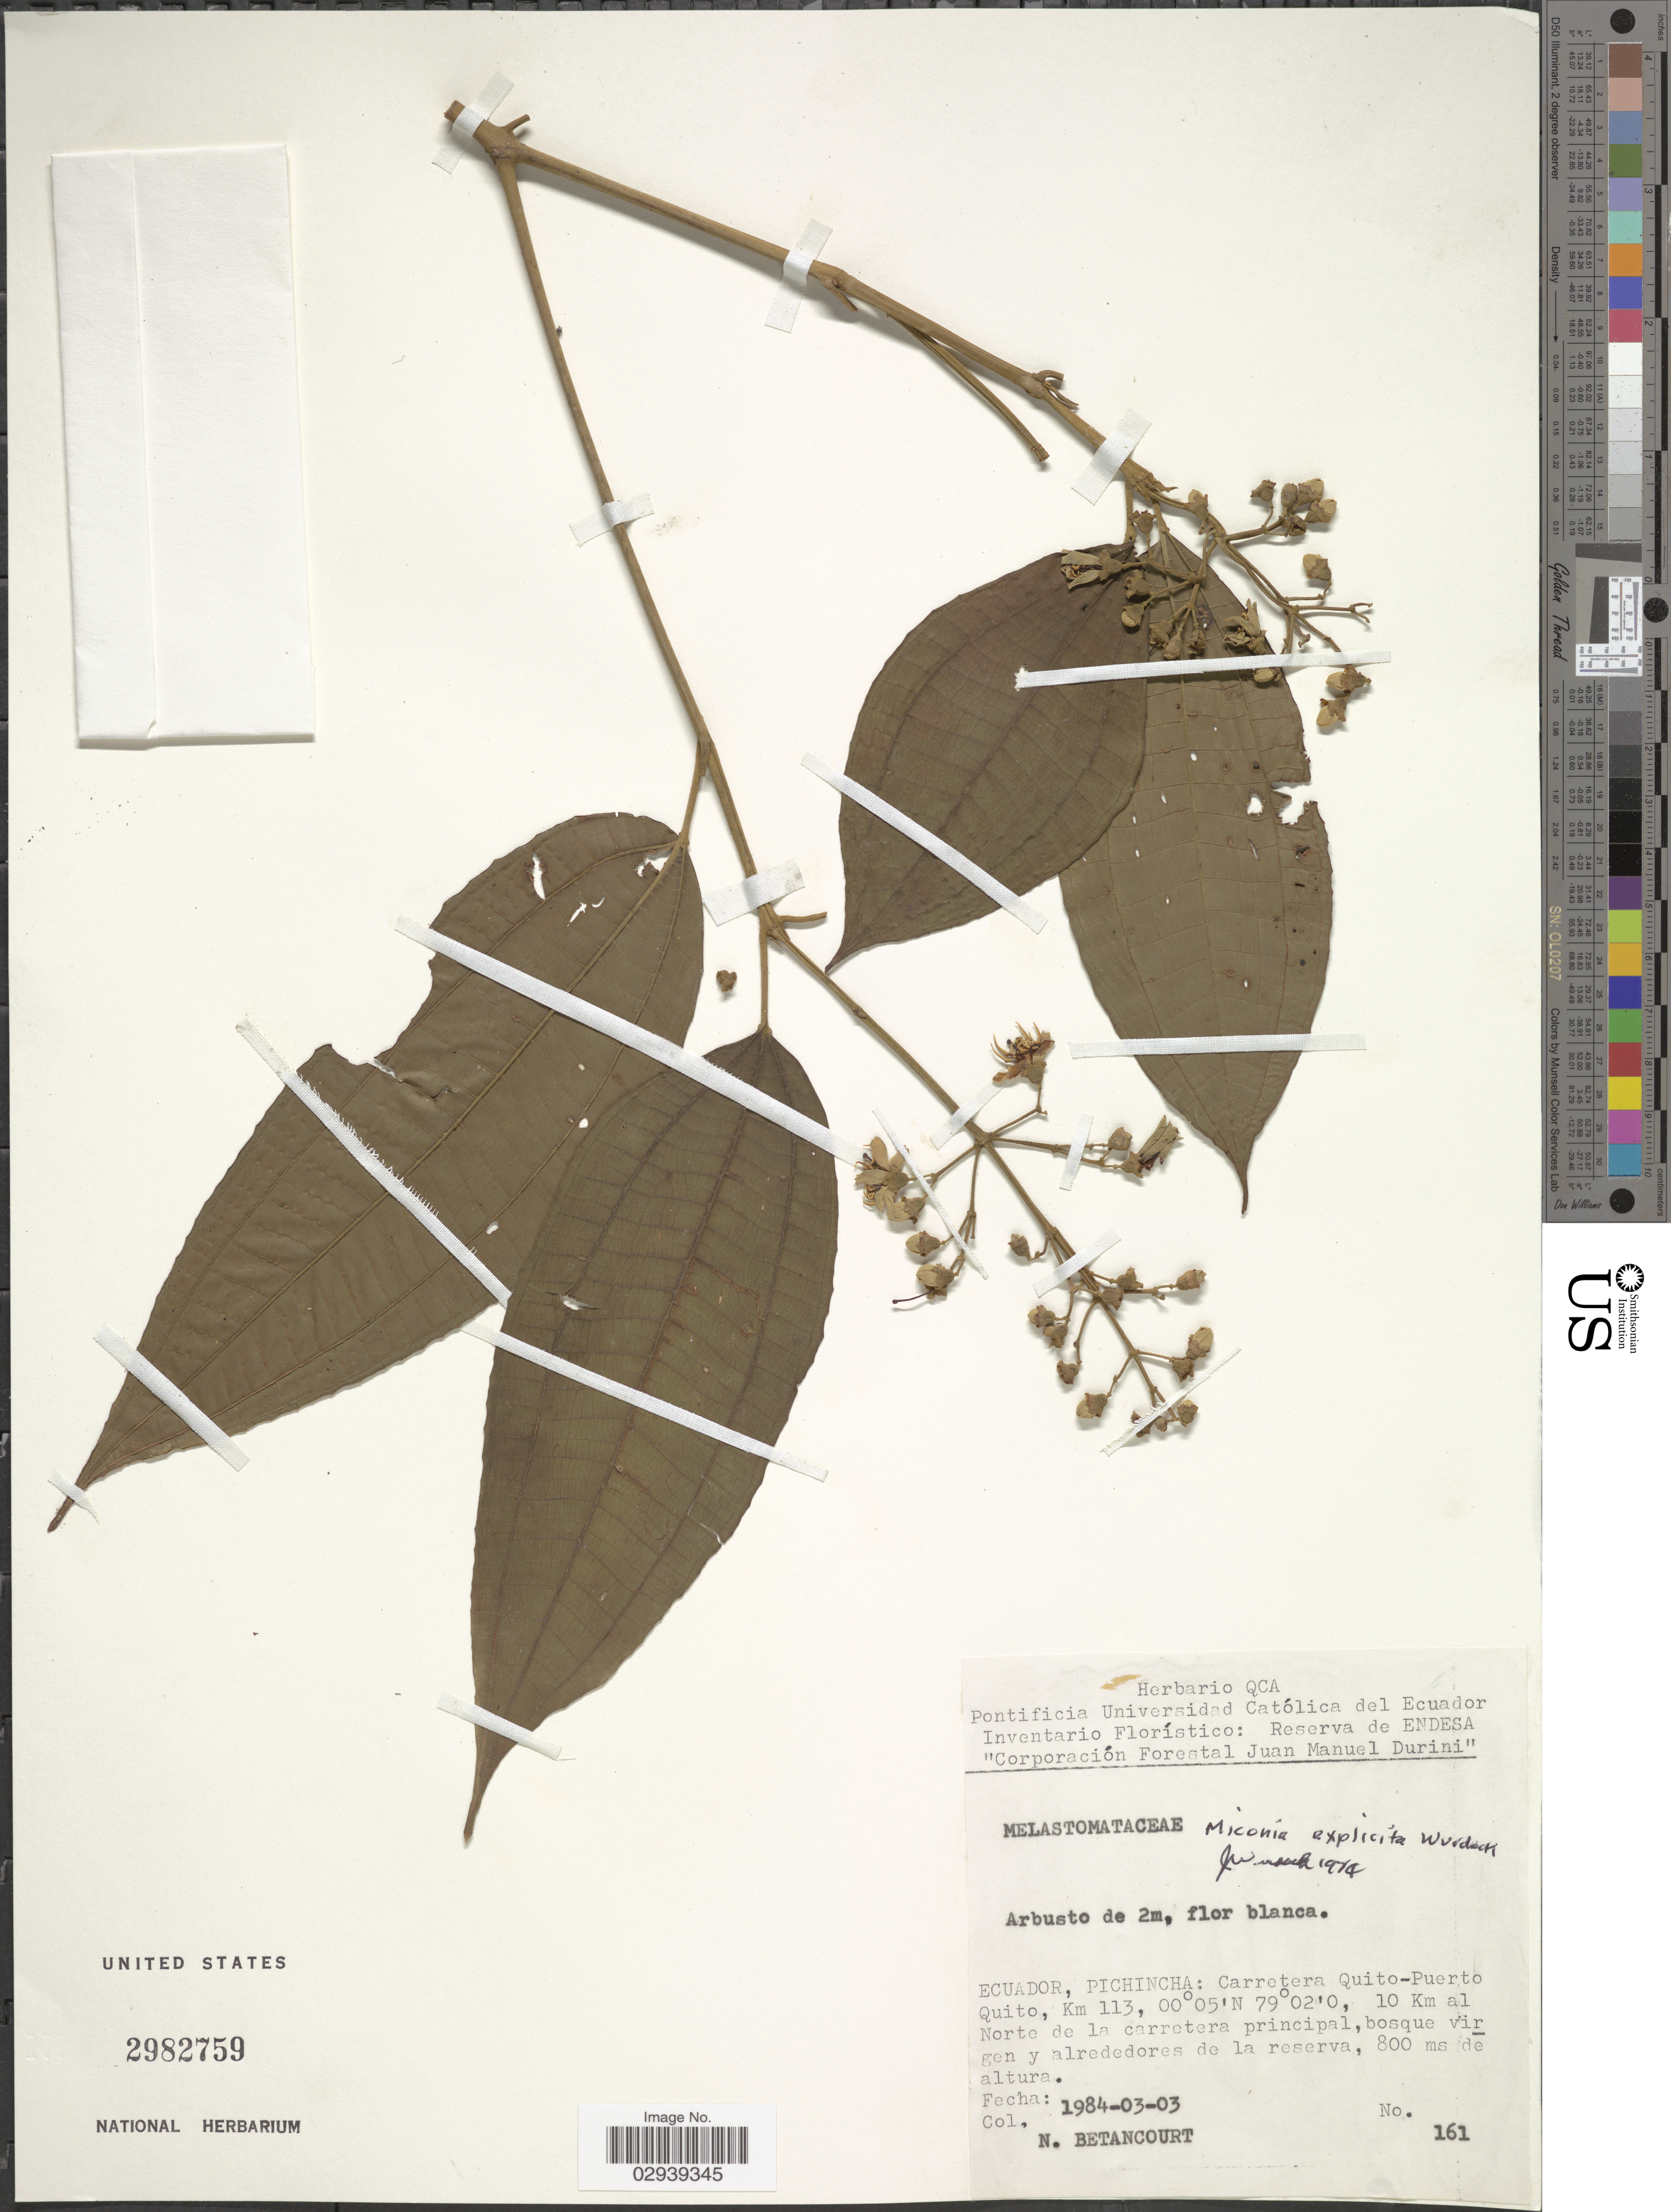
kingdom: Plantae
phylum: Tracheophyta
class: Magnoliopsida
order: Myrtales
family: Melastomataceae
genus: Miconia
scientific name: Miconia explicita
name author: Wurdack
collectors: N. Betancourt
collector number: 161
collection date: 1984-03-03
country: Ecuador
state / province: Pichincha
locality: Carretera Quito-Puerto Quito, Km 113, 10 Km al Norte de la carretera principal.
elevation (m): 800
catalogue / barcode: US 2982759